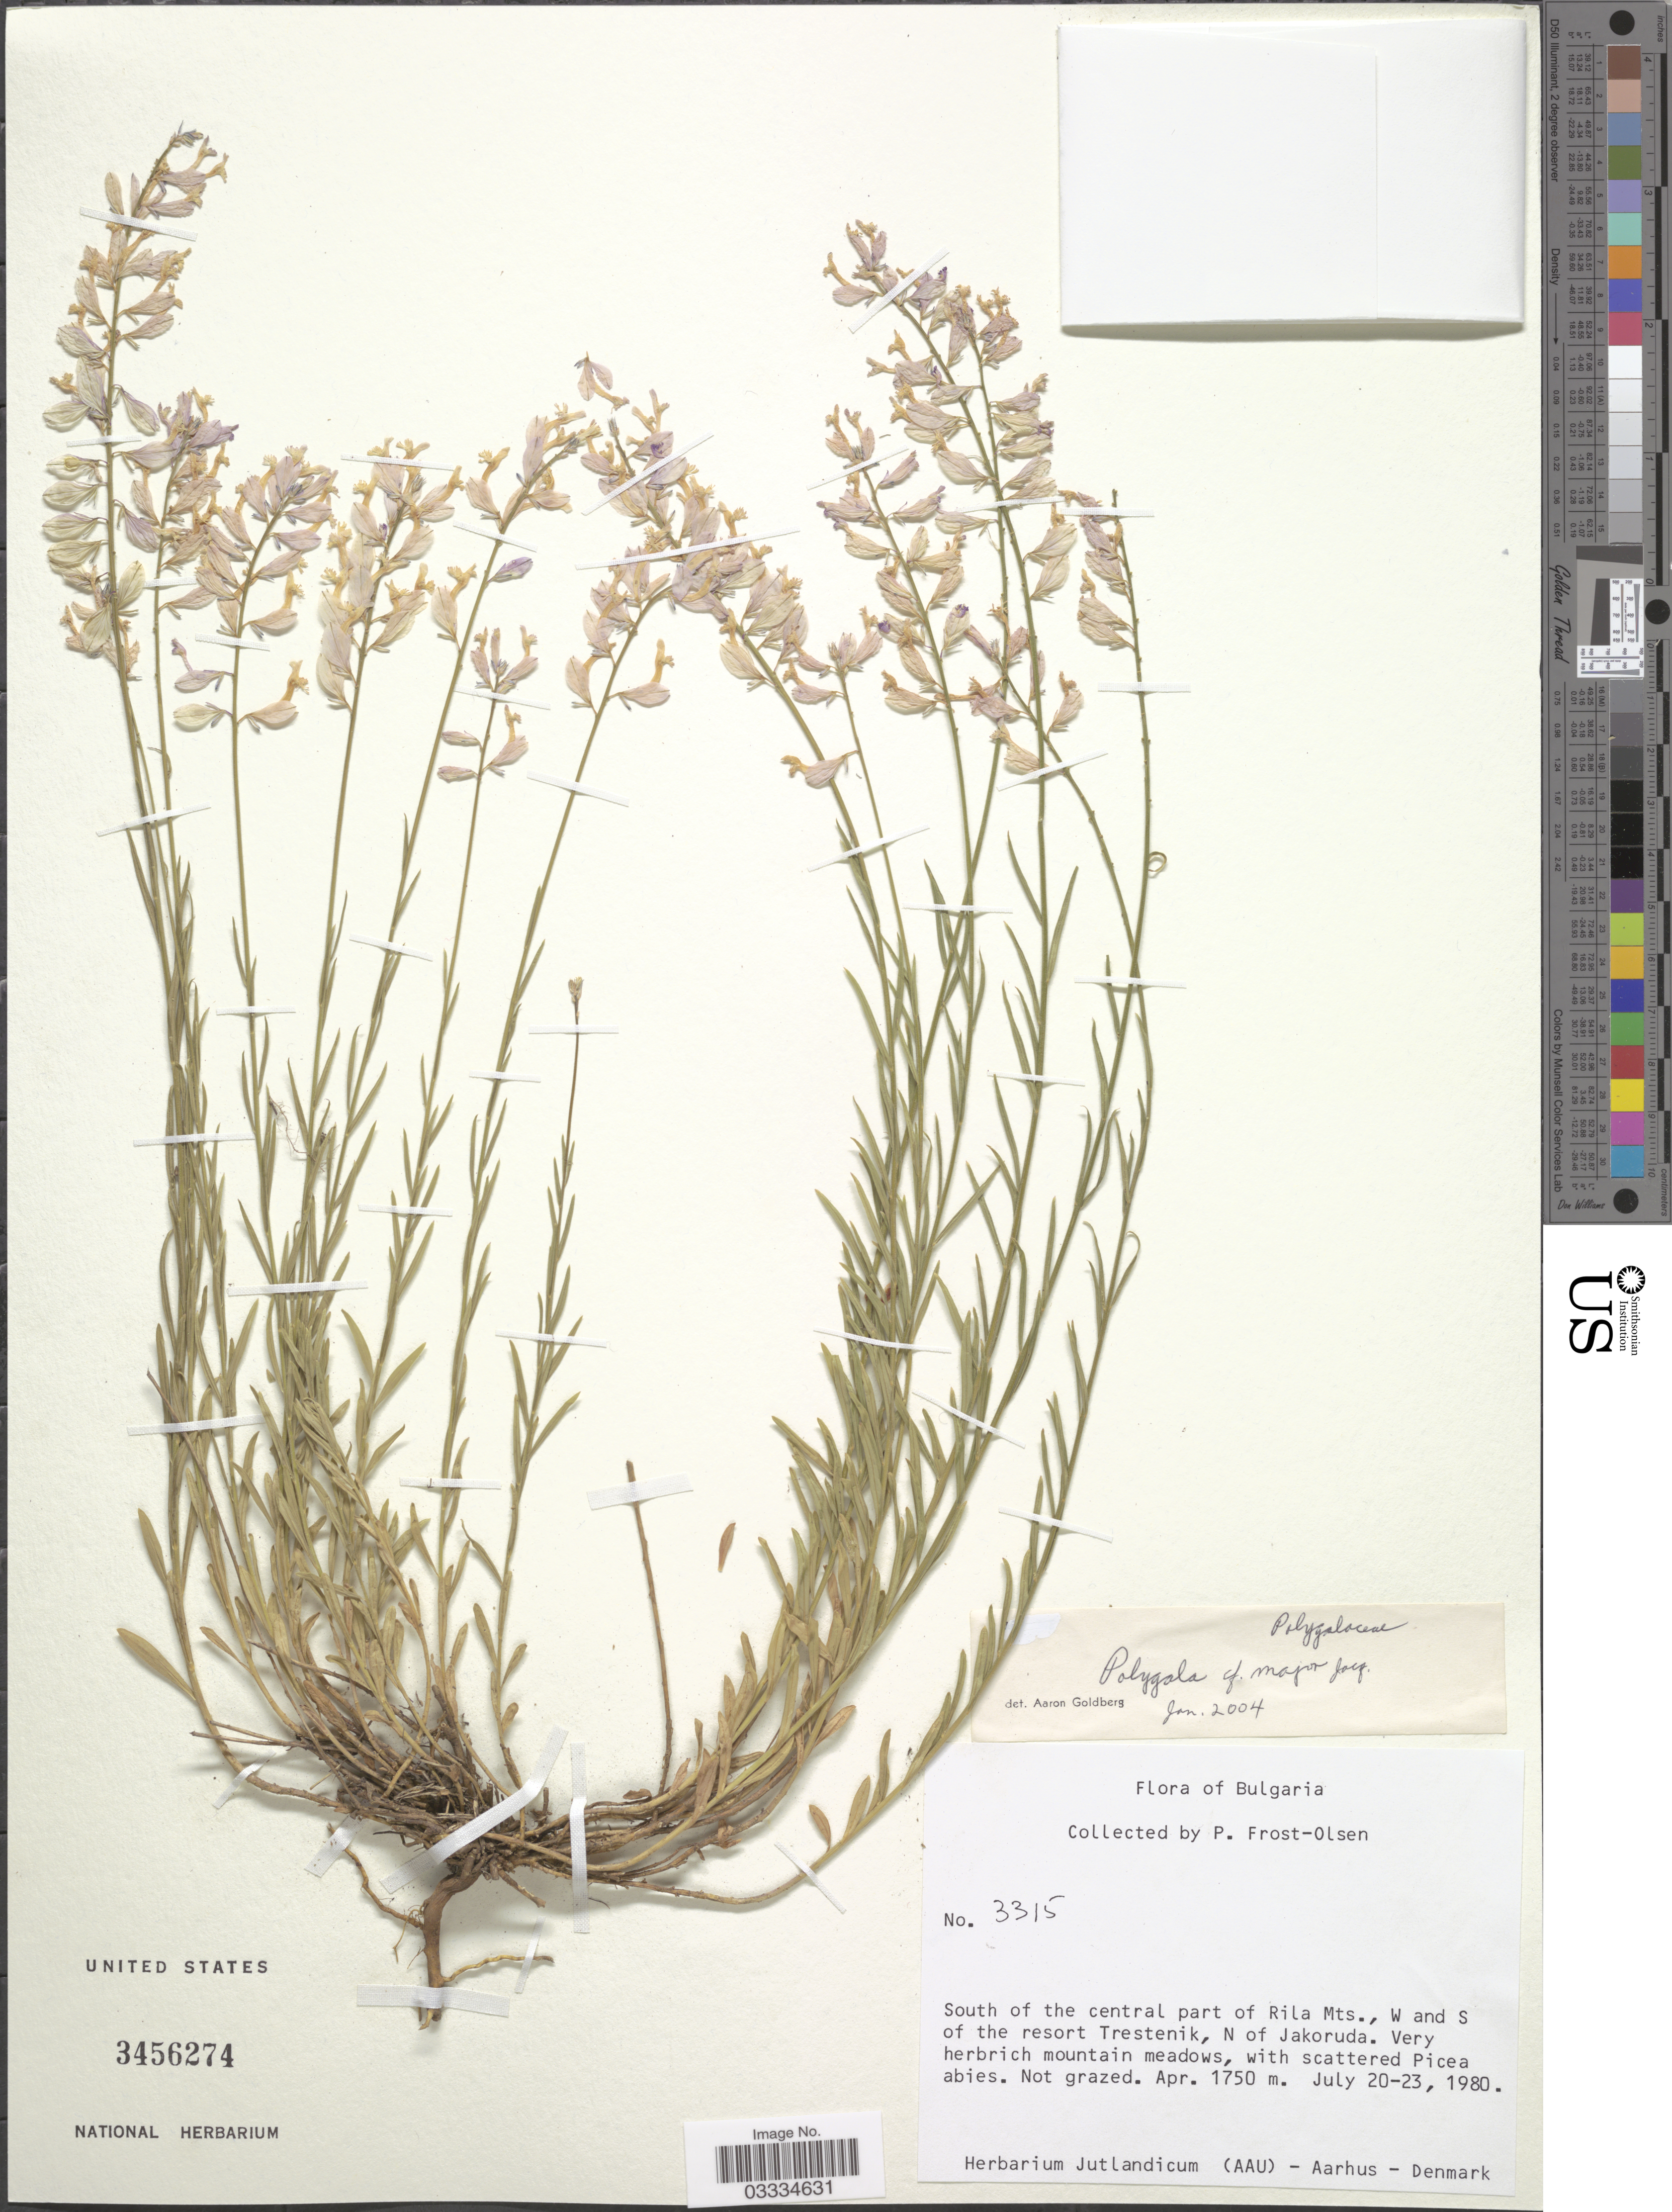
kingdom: Plantae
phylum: Tracheophyta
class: Magnoliopsida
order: Fabales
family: Polygalaceae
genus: Polygala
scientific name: Polygala major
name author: Jacq.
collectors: P. Frost-Olsen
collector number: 3315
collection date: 1980-07-20/1980-07-23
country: Bulgaria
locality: South of the central part of Rila Mts., W and S of the resort Trestenik, N of Jakoruda.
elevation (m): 1750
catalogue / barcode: US 3456274